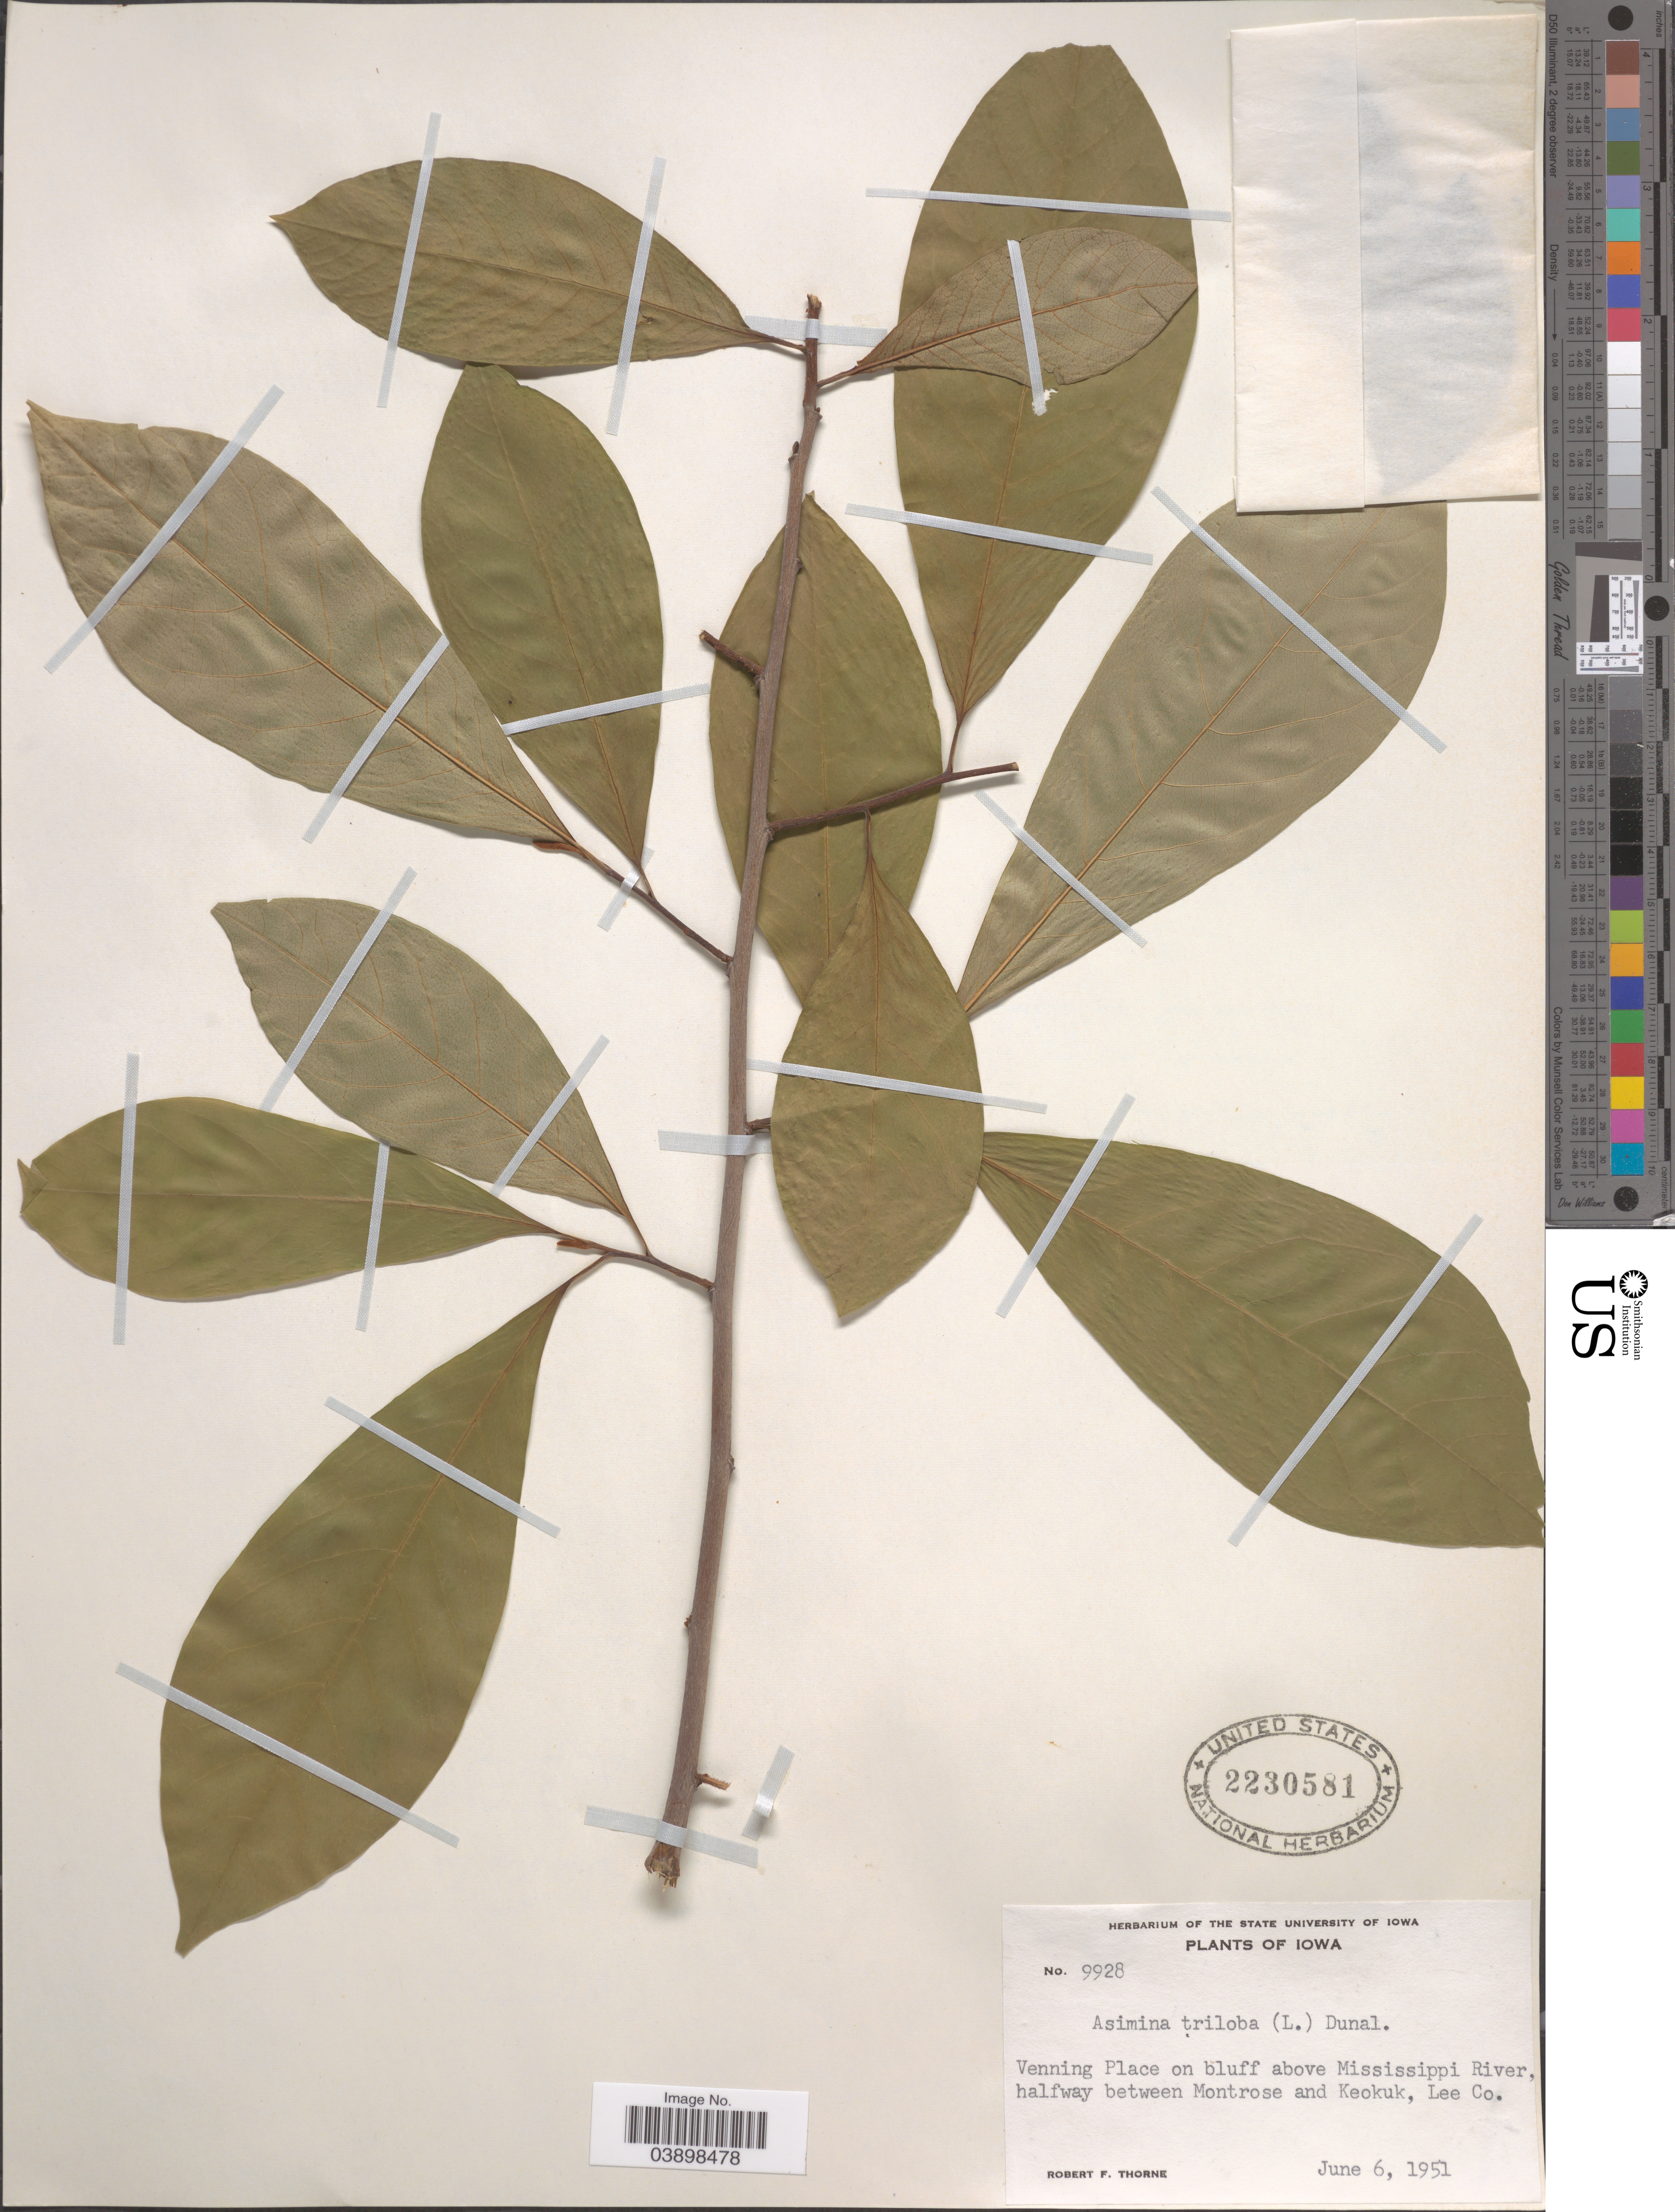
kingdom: Plantae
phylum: Tracheophyta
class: Magnoliopsida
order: Magnoliales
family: Annonaceae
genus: Asimina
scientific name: Asimina triloba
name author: (L.) Dunal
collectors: R. F. Thorne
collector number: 9928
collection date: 1951-06-06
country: United States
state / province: Iowa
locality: Venning Place on bluff above Mississippi River, halfway between Montrose and Keokuk, Lee Co.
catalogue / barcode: US 2230581